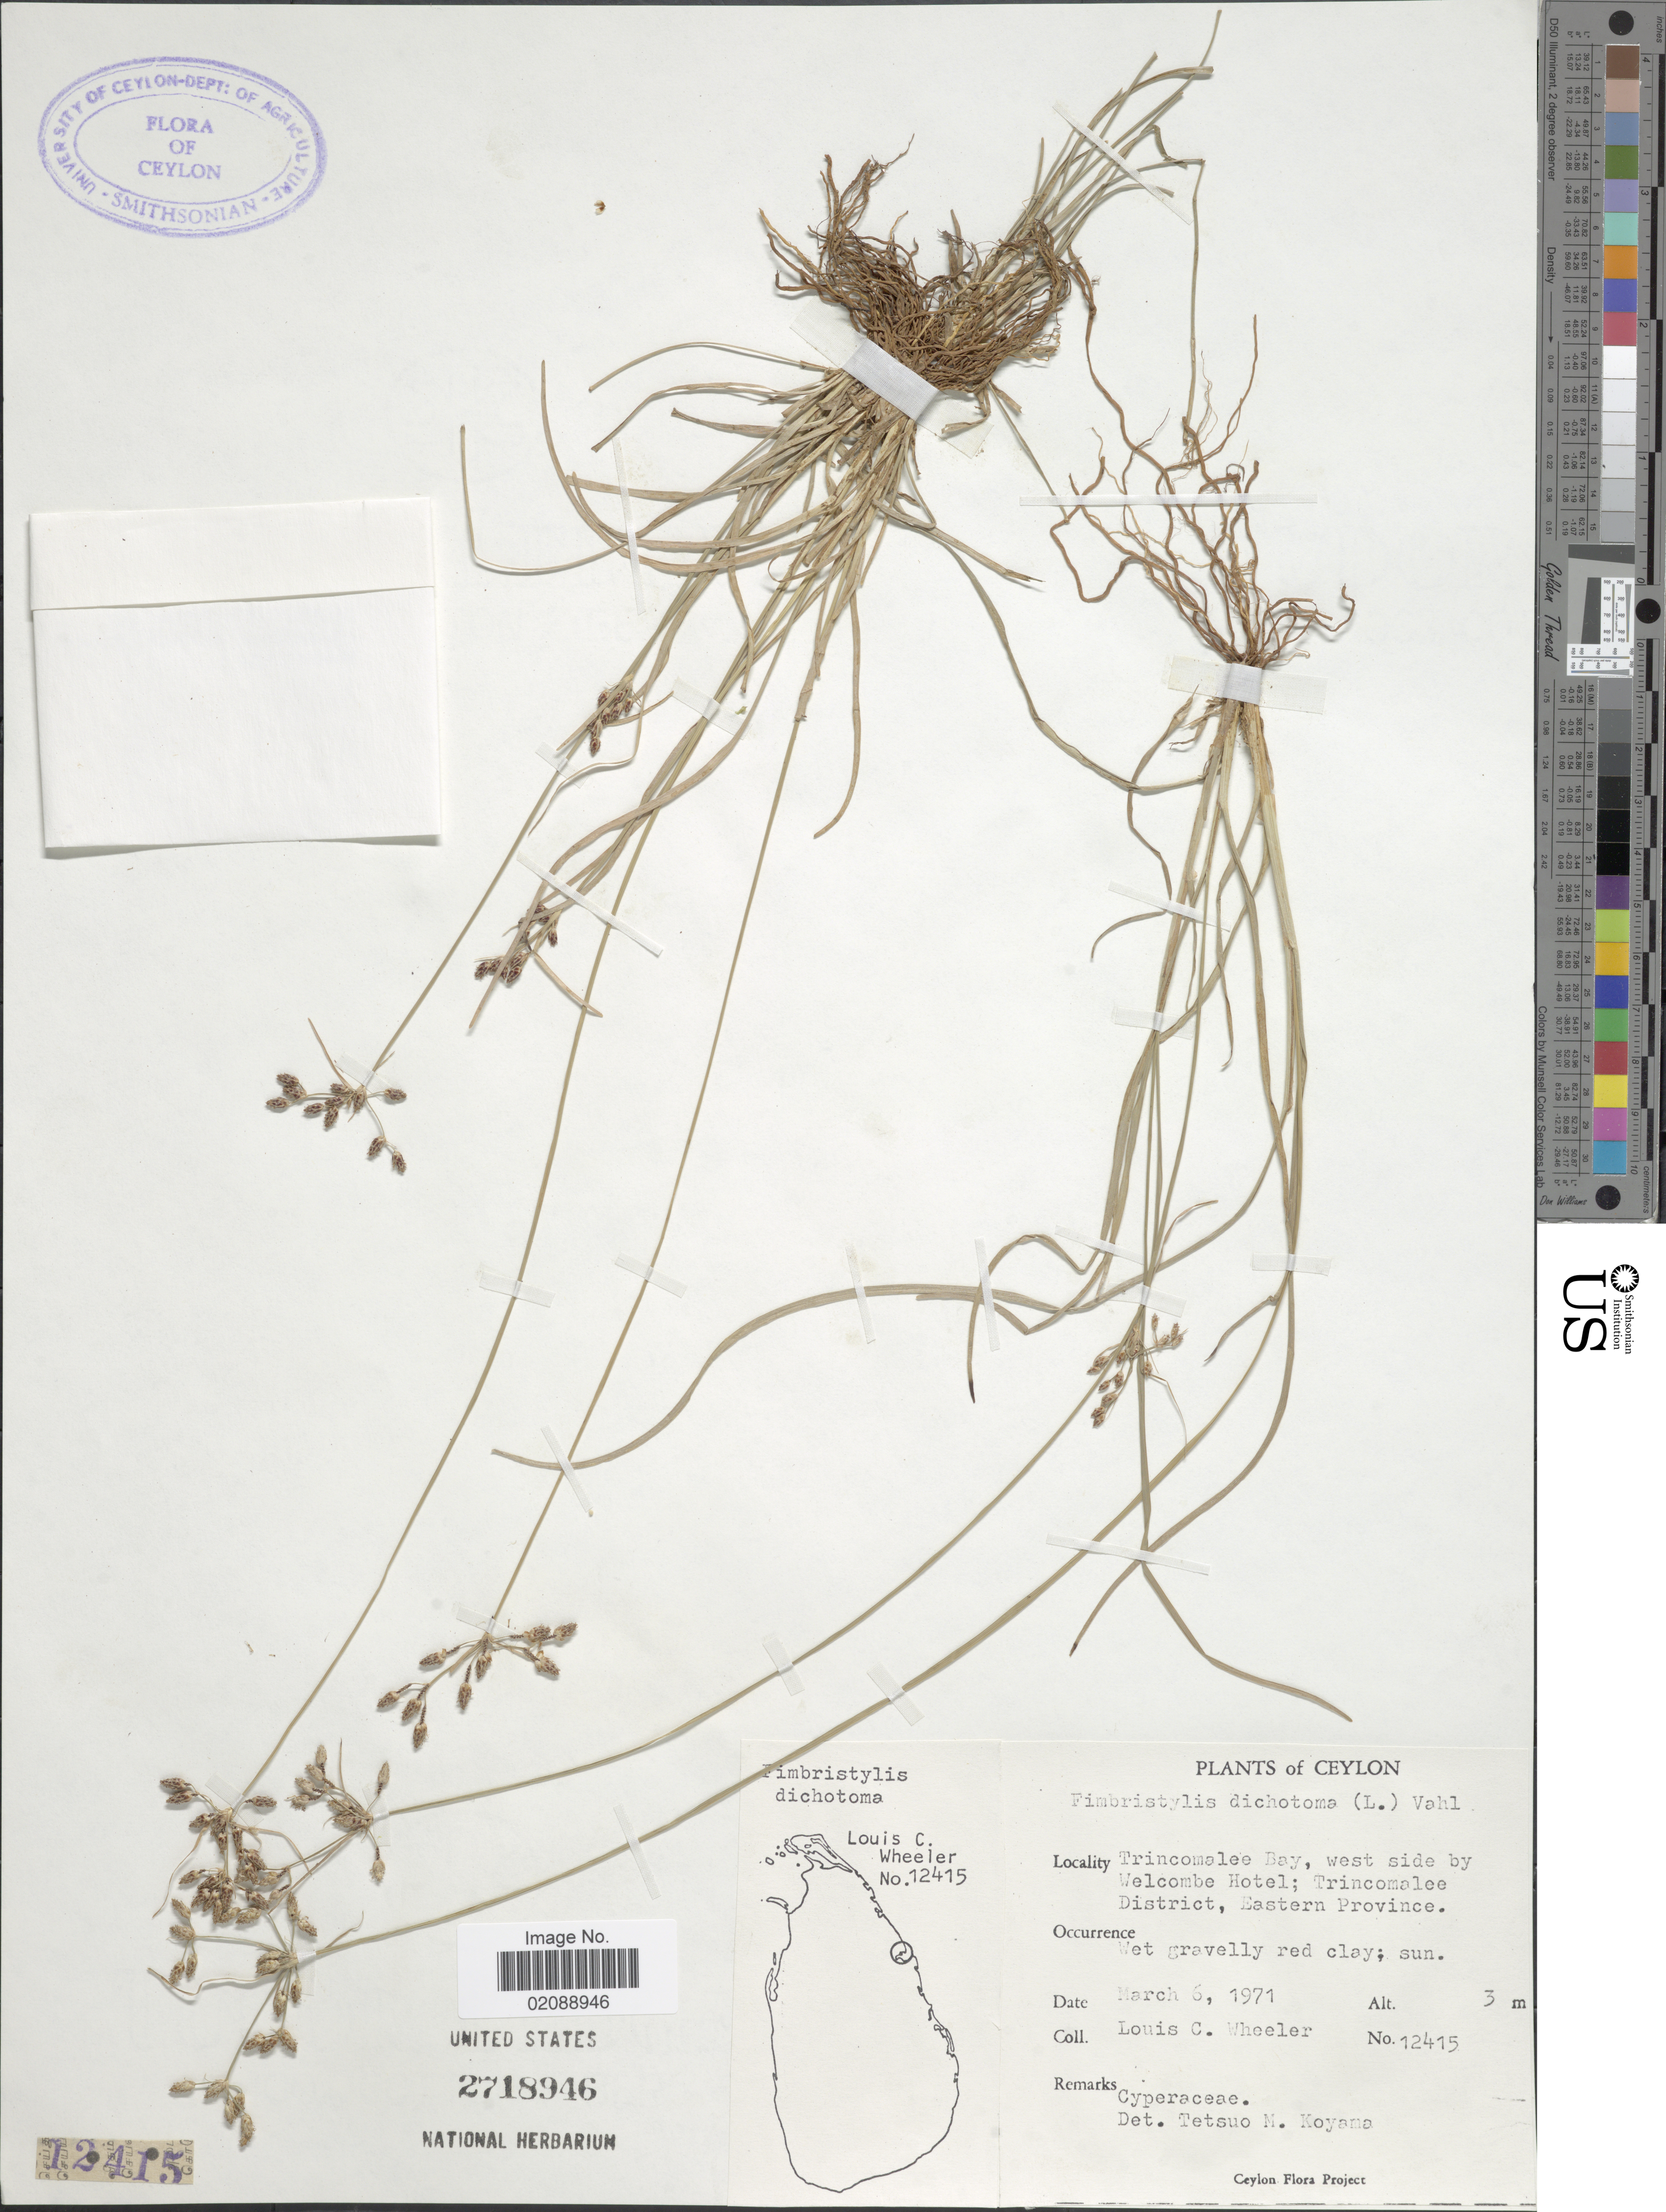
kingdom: Plantae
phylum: Tracheophyta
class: Liliopsida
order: Poales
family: Cyperaceae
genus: Fimbristylis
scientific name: Fimbristylis dichotoma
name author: (L.) Vahl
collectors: L. C. Wheeler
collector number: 12415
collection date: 1971-03-06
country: Sri Lanka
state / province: Eastern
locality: Trincomalee Bay, west side by Welcombe Hotel; Trincomalee District.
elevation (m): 3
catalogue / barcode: US 2718946